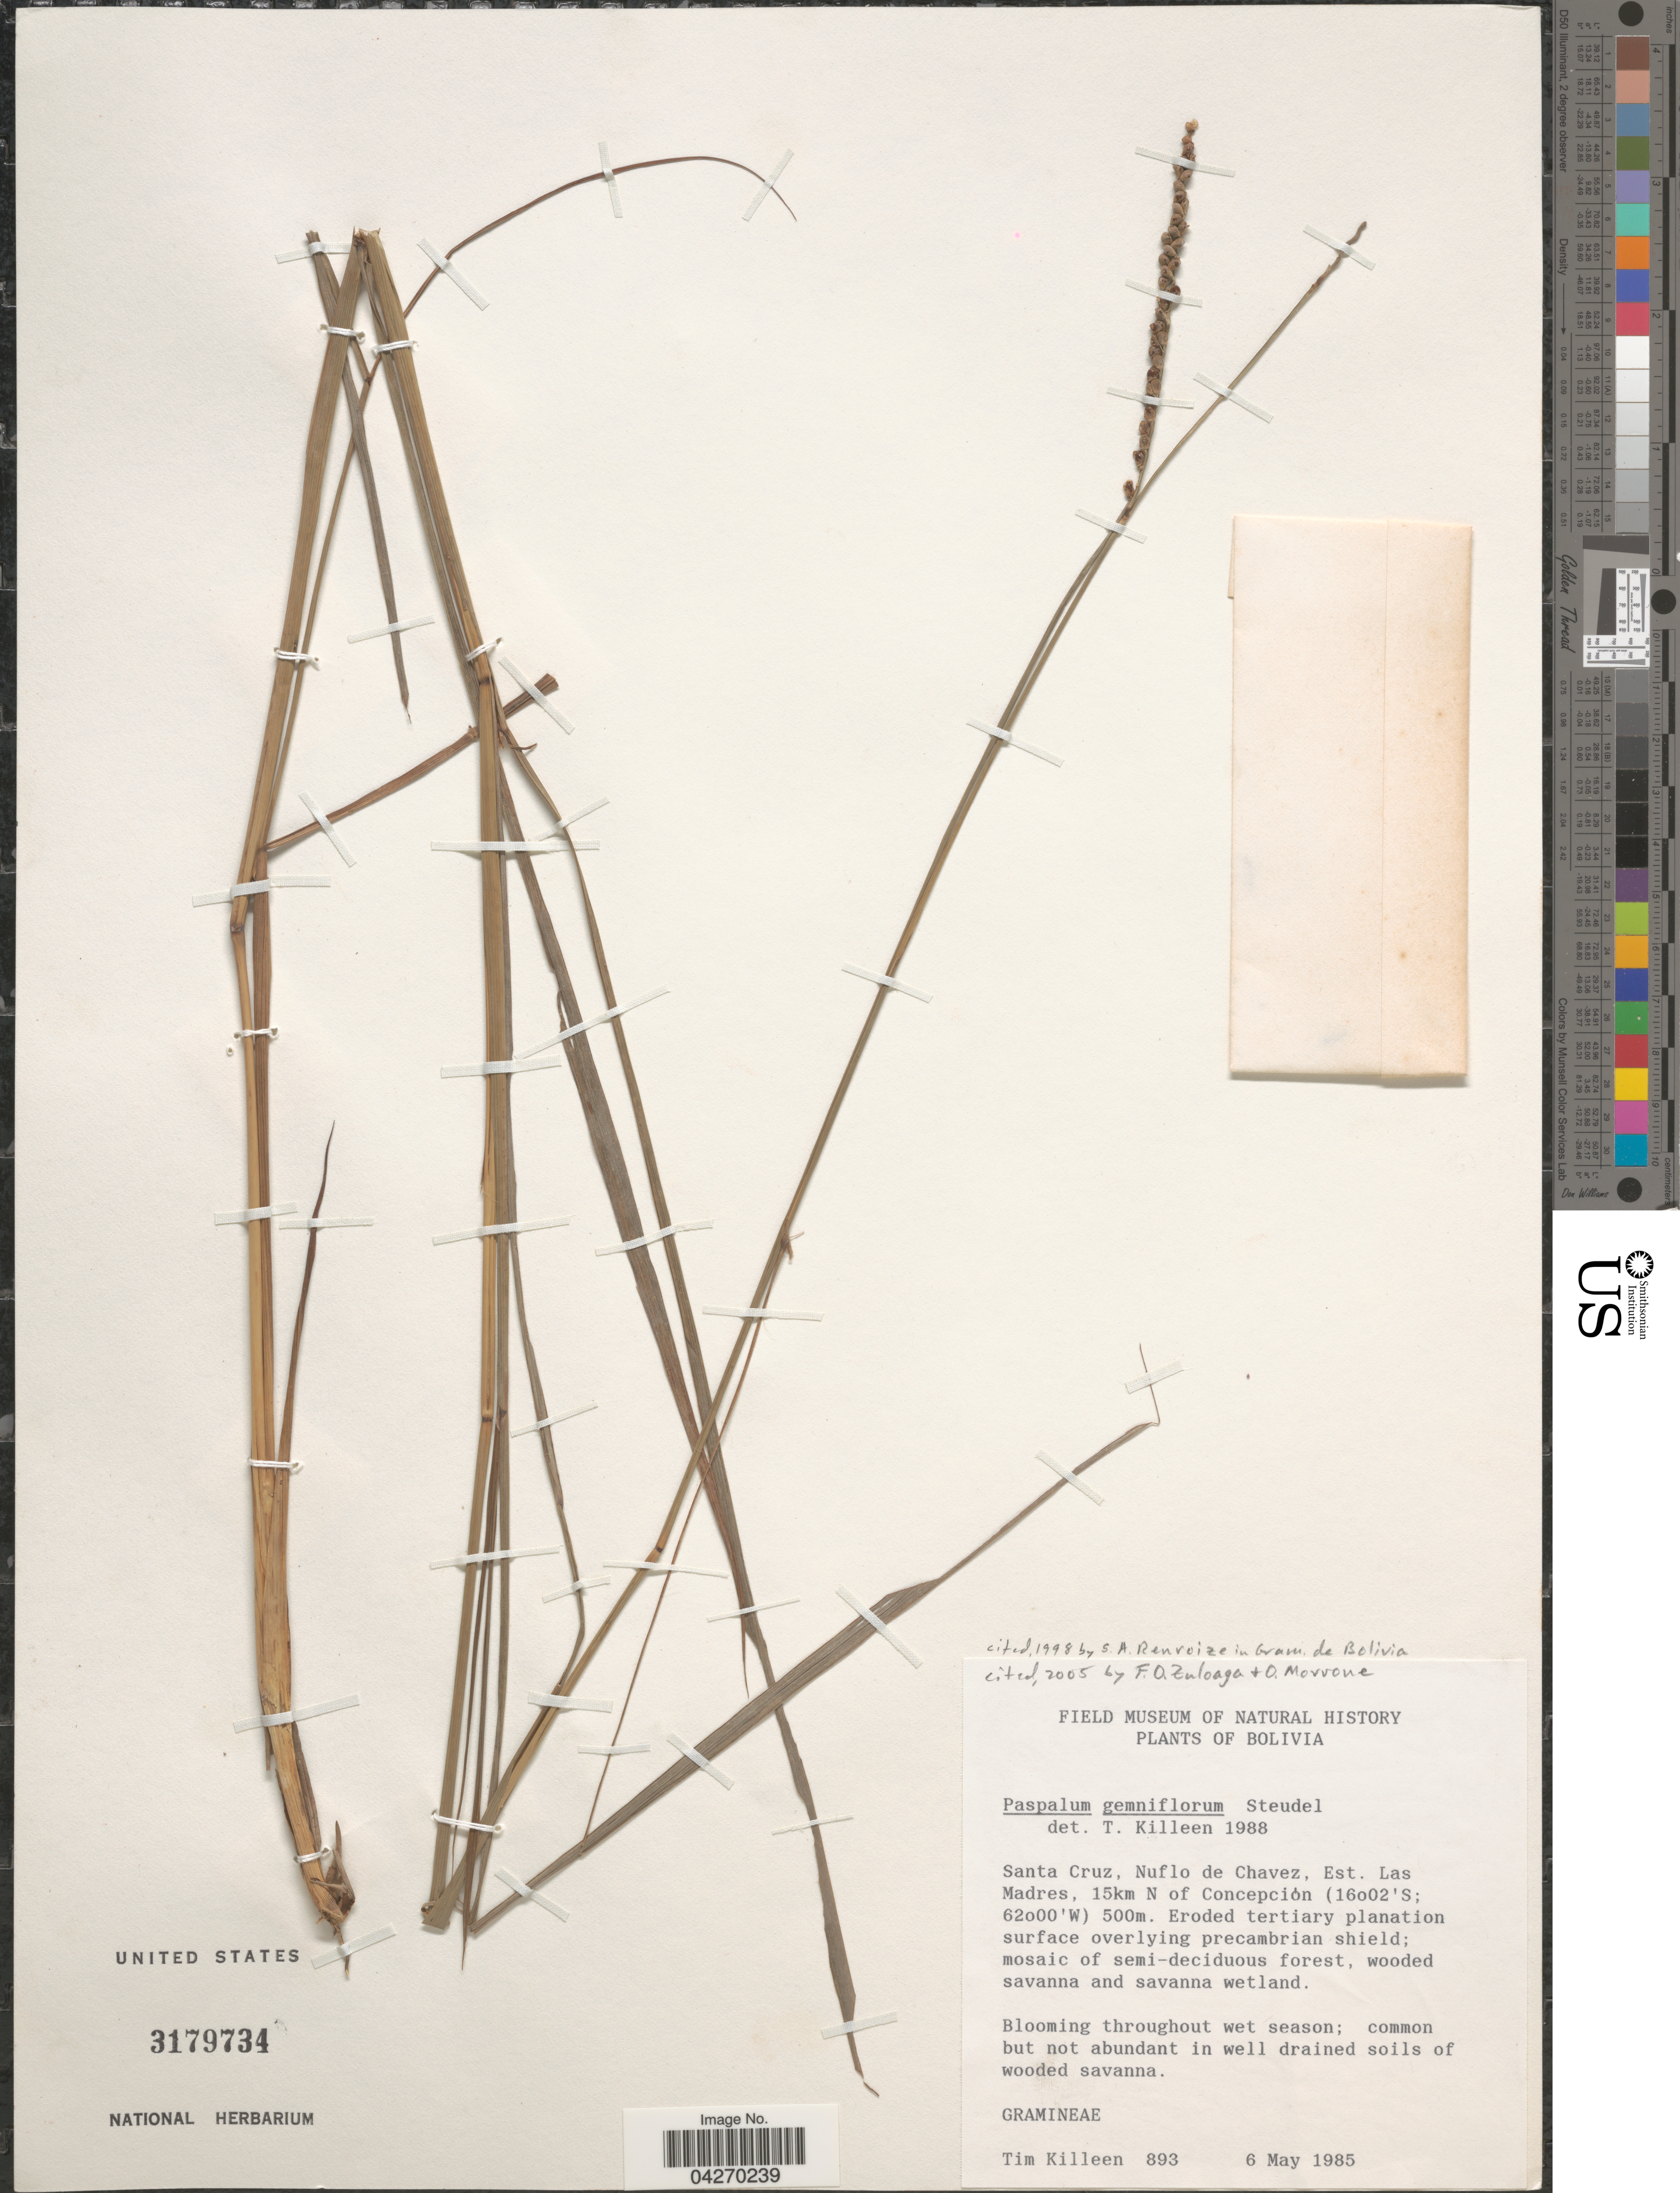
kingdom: Plantae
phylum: Tracheophyta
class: Liliopsida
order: Poales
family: Poaceae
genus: Paspalum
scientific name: Paspalum geminiflorum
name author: Steud.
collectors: T. J. Killeen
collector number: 893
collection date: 1985-05-06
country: Bolivia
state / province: Santa Cruz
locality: Nuflo de Chavez, Est. Las Madres, 15km N of Concepción.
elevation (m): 500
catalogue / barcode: US 3179734